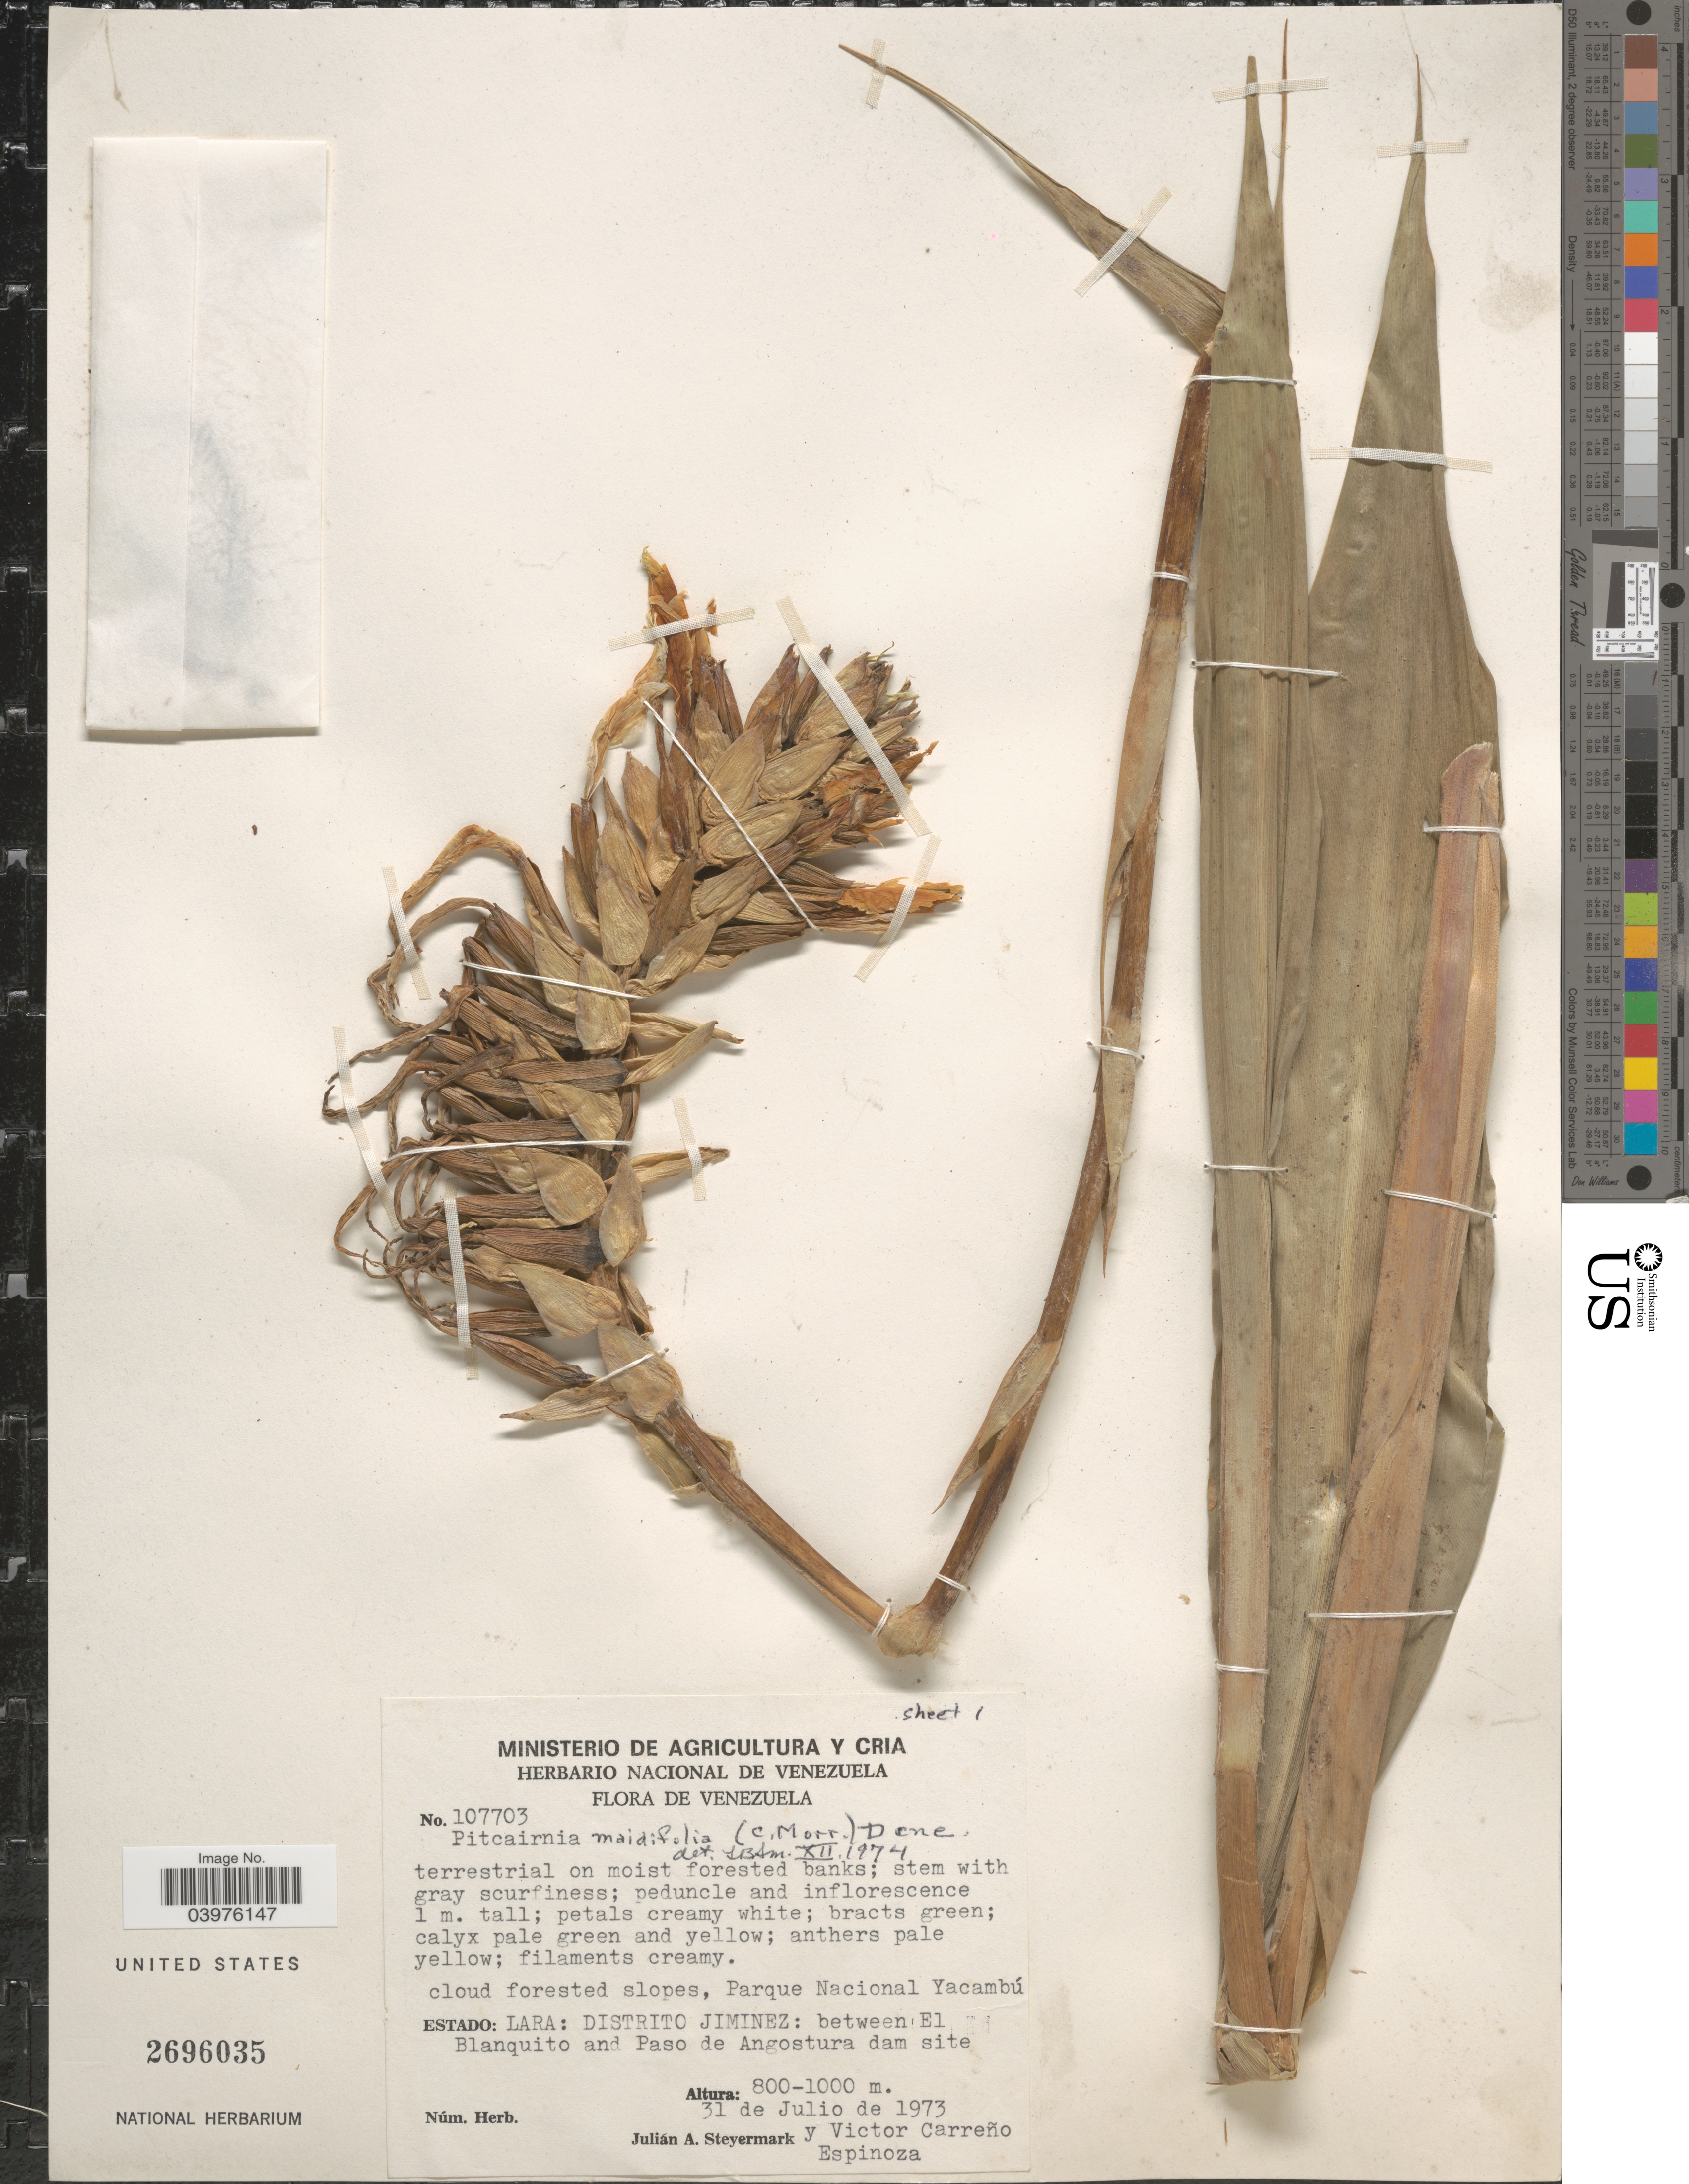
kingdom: Plantae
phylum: Tracheophyta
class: Liliopsida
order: Poales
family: Bromeliaceae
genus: Pitcairnia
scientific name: Pitcairnia maidifolia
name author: (C. Morren) Decne. ex Planch.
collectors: J. Steyermark & V. Carreño E.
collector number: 107703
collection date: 1973-07-31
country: Venezuela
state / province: Lara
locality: Cloud forested slopes, Parque Nacional Yacambú. Distrito Jiminez: between El Blanquito and Paso de Angostura dam site.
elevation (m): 800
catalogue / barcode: US 2696035